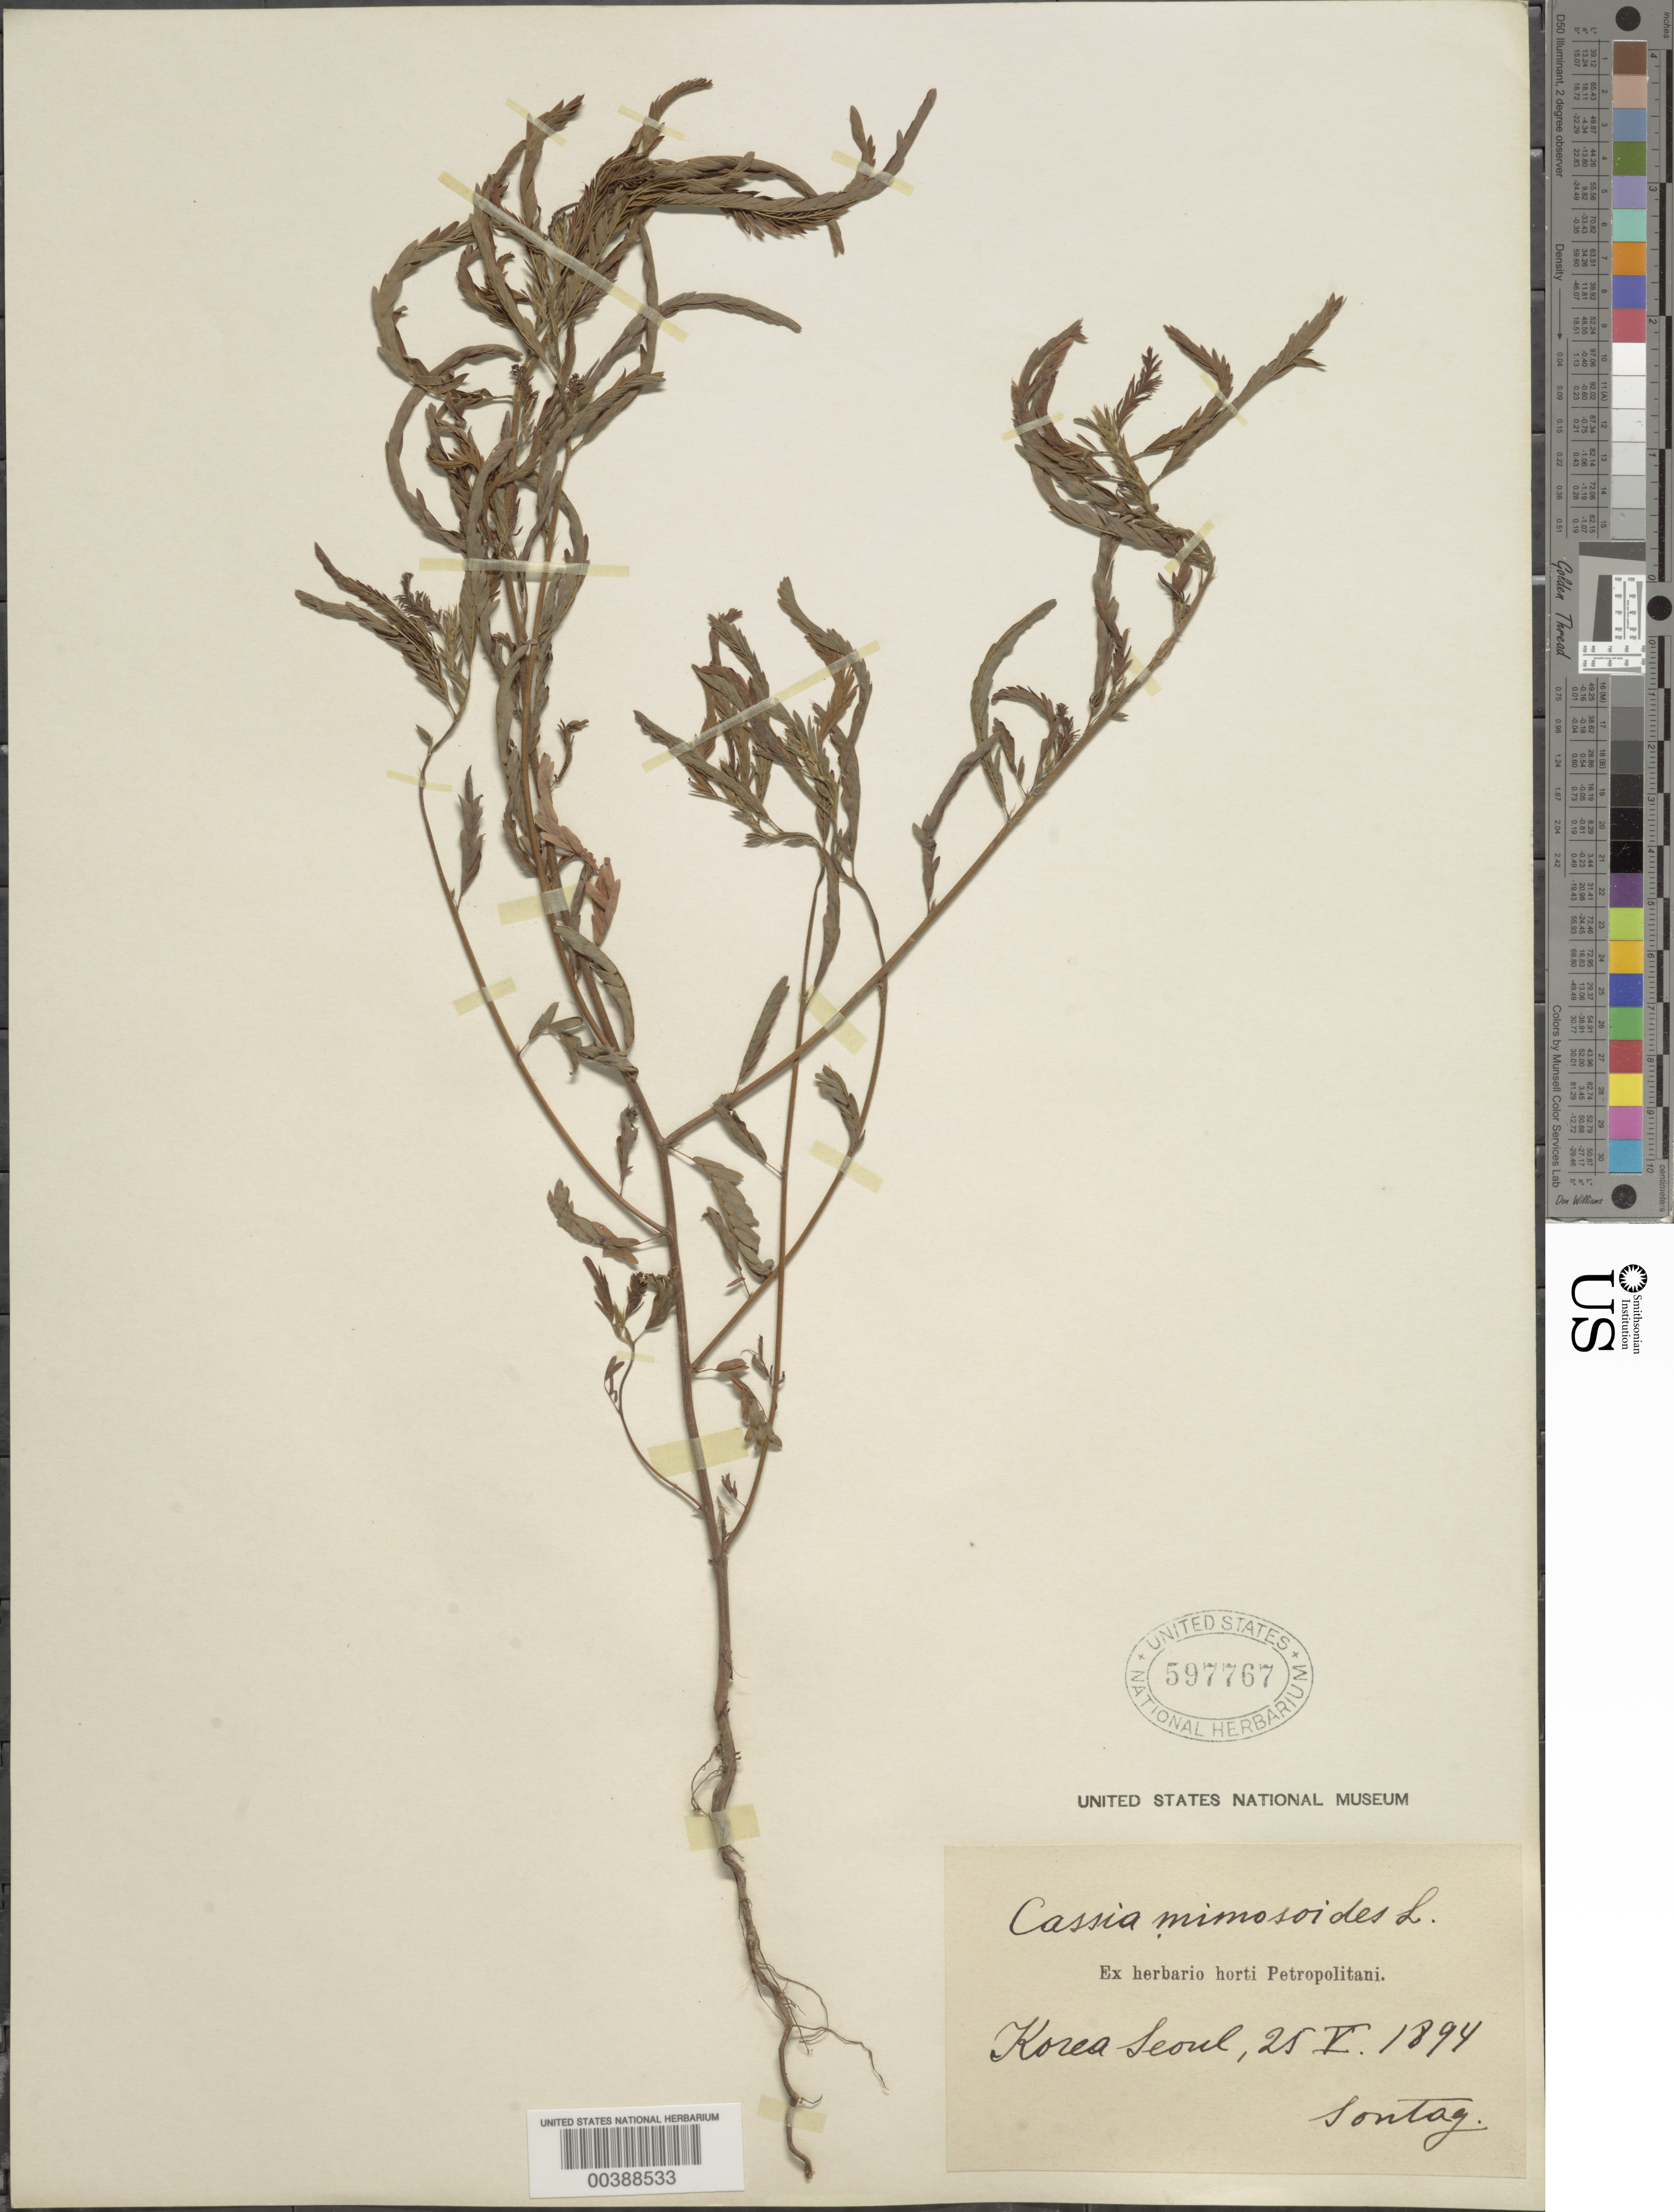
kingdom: Plantae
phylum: Tracheophyta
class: Magnoliopsida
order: Fabales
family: Fabaceae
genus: Chamaecrista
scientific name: Chamaecrista mimosoides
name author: (L.) Greene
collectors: -. Sontag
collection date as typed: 25 May 1894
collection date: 1894-05-25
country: South Korea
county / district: Soul-t'ukpyolsi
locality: Seoul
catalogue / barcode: US 597767